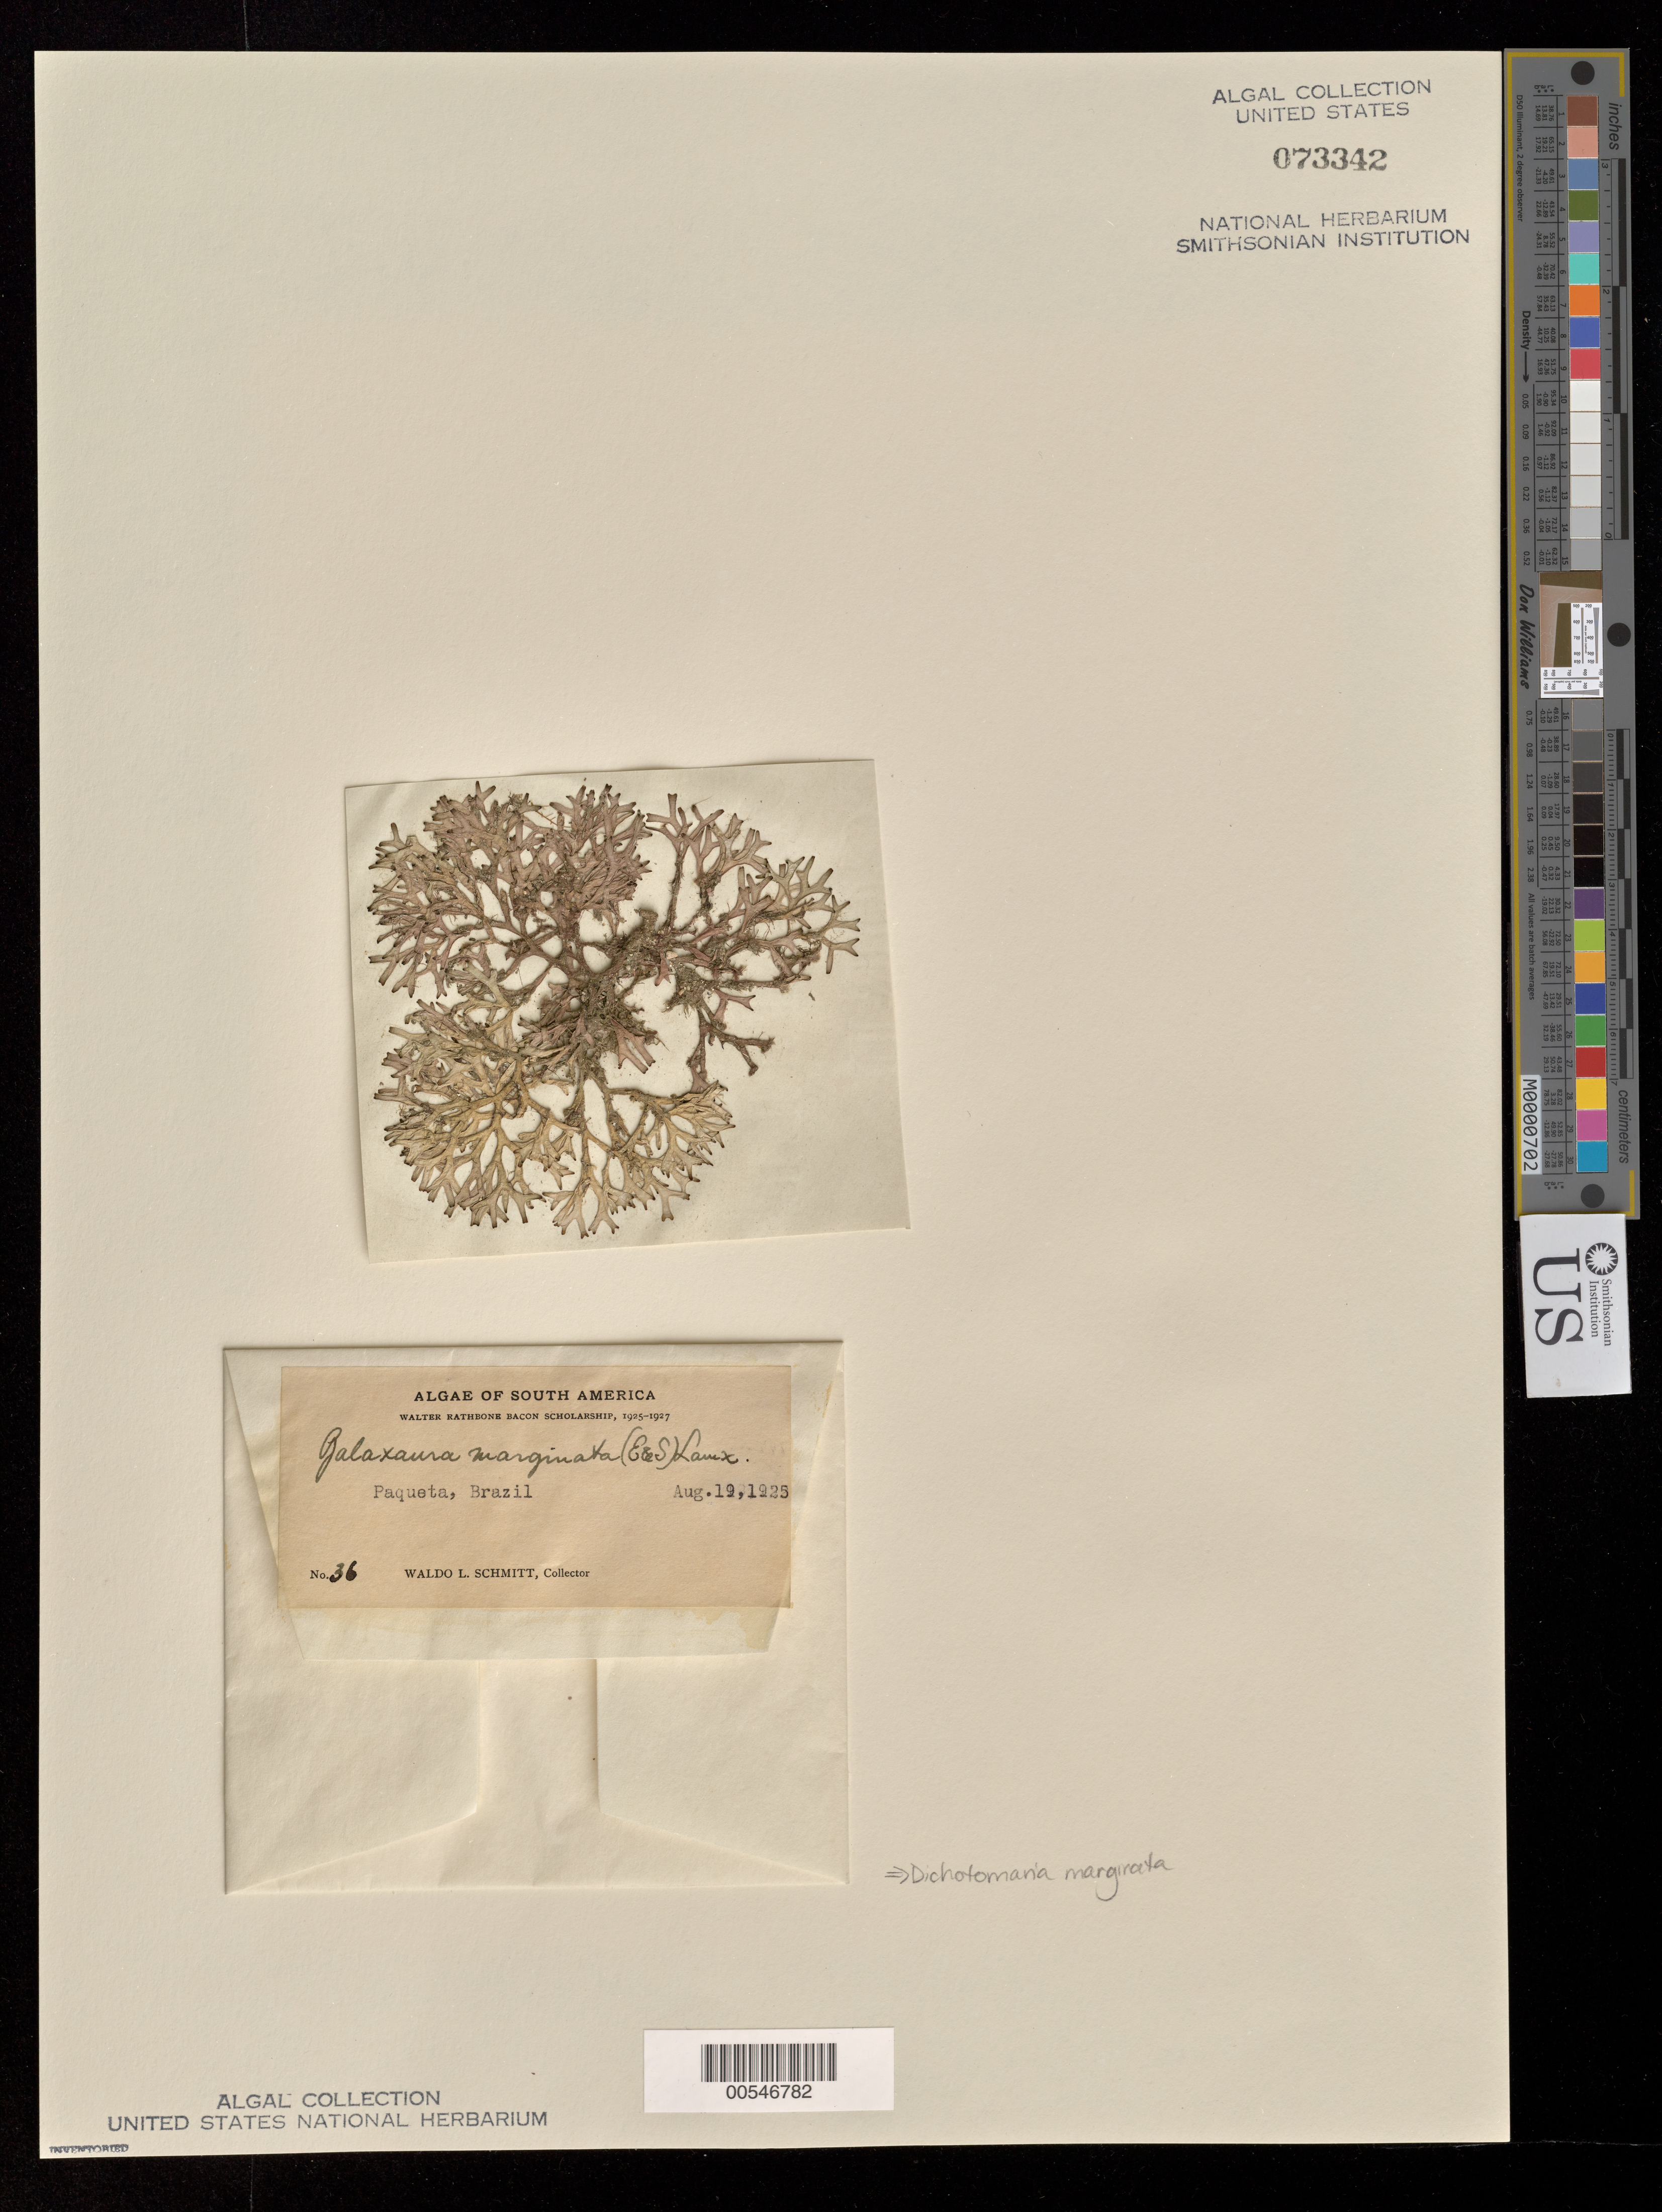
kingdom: Plantae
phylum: Rhodophyta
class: Florideophyceae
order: Nemaliales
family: Galaxauraceae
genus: Galaxaura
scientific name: Galaxaura marginata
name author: (J. Ellis & Sol.) J.V.Lamouroux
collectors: W. L. Schmitt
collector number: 36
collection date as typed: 19 Aug 1925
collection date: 1925-08-19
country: Brazil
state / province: Rio de Janeiro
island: Ilha do Paqueta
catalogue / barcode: US 73342